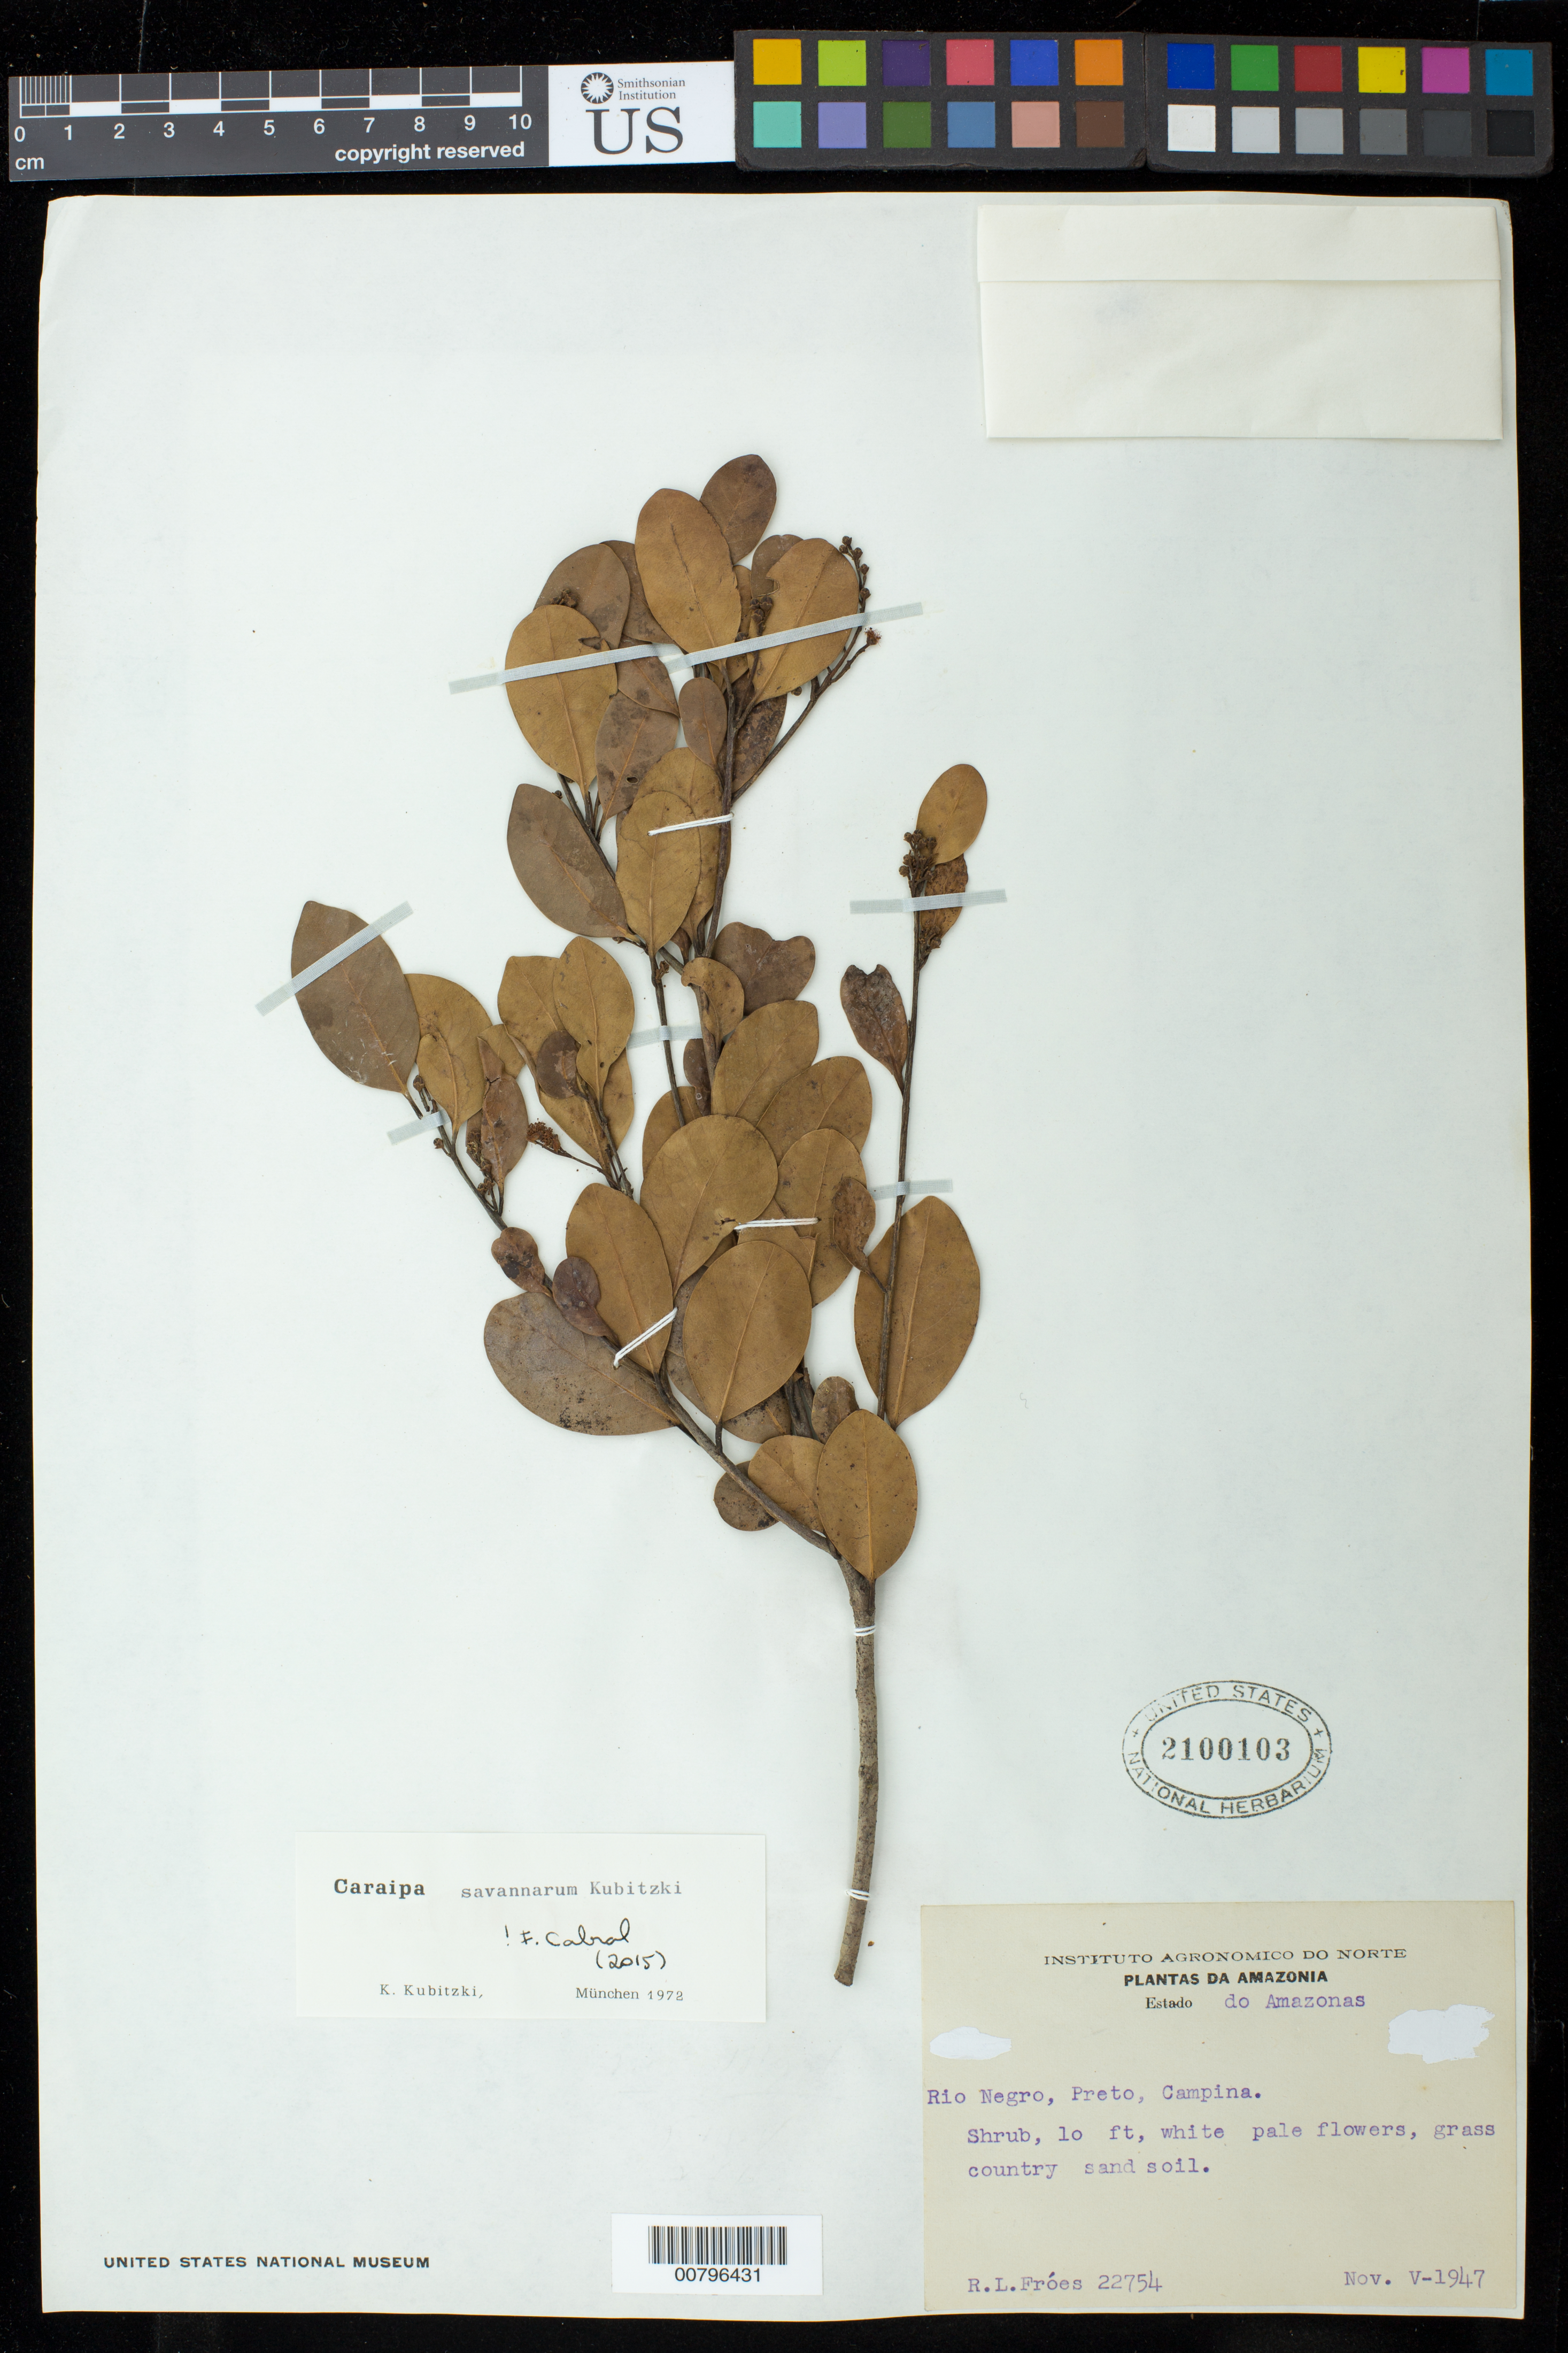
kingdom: Plantae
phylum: Tracheophyta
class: Magnoliopsida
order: Malpighiales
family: Calophyllaceae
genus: Caraipa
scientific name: Caraipa savannarum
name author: Kubitzki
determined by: (M) Universitat Munchen, Institut fur Systematische Botanik (GERMANY)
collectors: R. L. Fróes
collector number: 22754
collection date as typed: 5-Nov-47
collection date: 1947-11-05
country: Venezuela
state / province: Amazonas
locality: Río Negro, Preto, Campina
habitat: Grass country, sand soil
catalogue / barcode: US 2100103